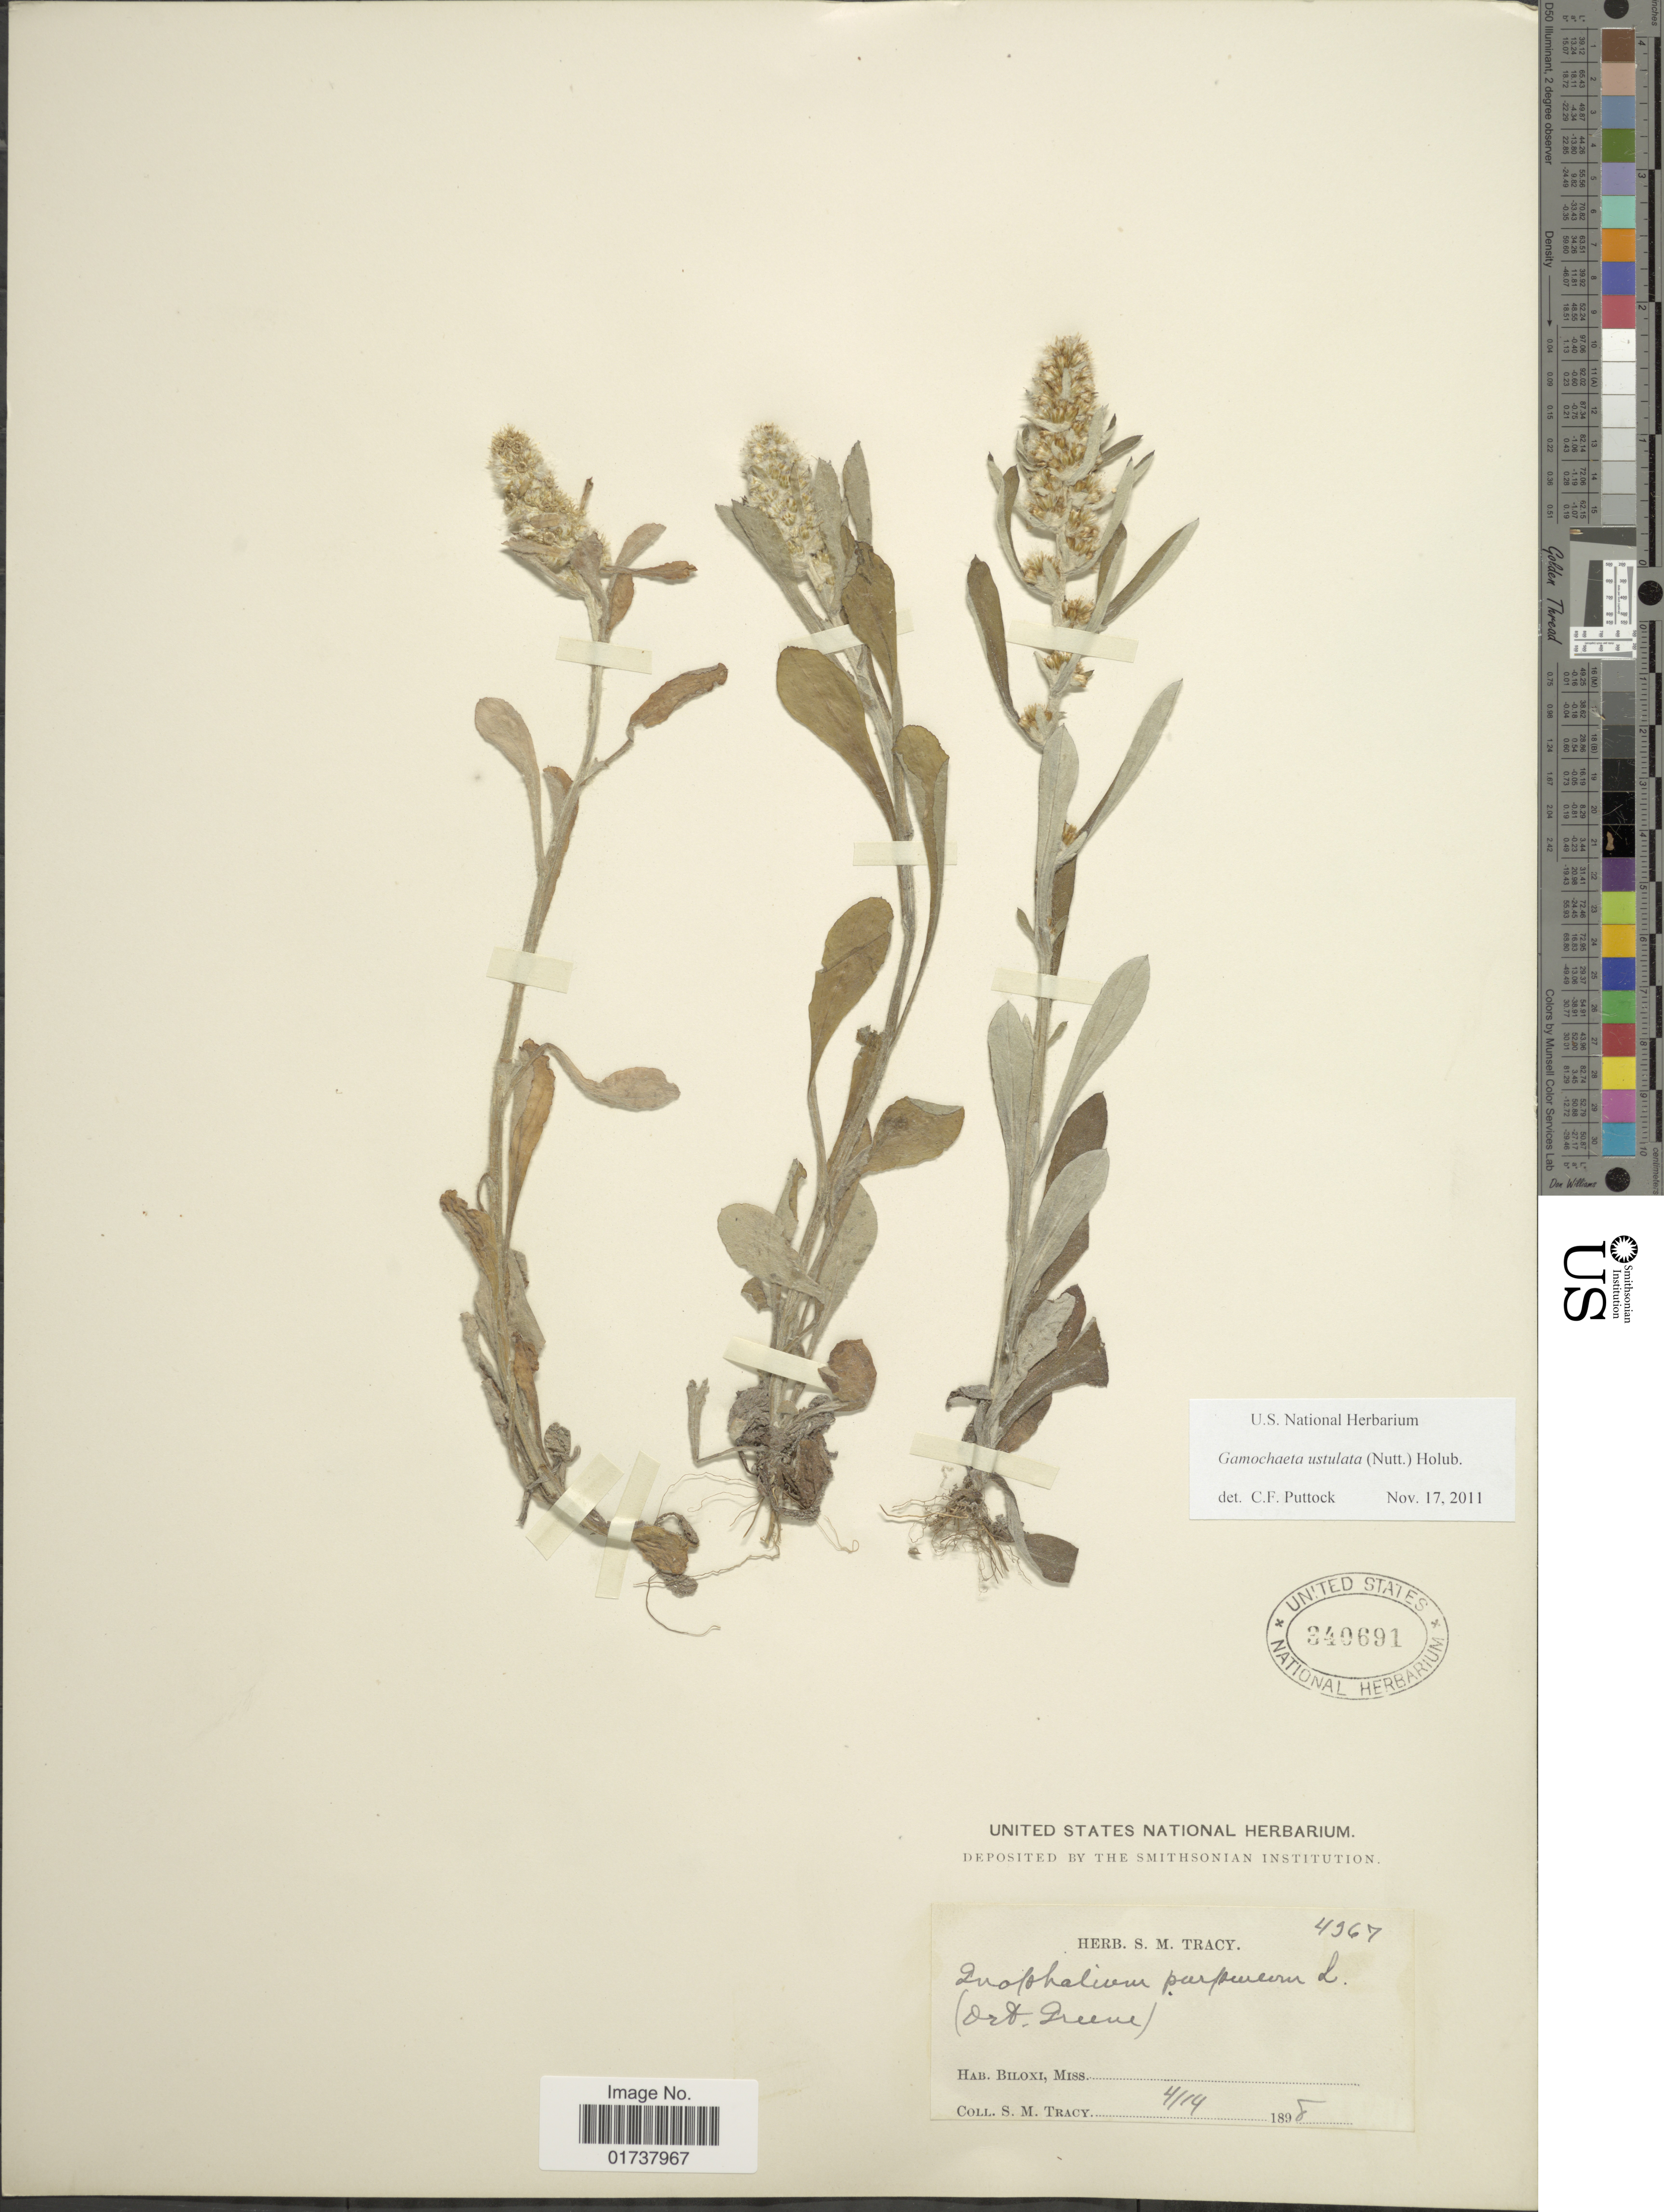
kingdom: Plantae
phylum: Tracheophyta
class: Magnoliopsida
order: Asterales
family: Asteraceae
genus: Gamochaeta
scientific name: Gamochaeta purpurea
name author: (L.) Cabrera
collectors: S. M. Tracy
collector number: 4967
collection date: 1898-04-14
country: United States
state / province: Mississippi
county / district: Harrison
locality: Biloxi, Miss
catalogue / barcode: US 340691